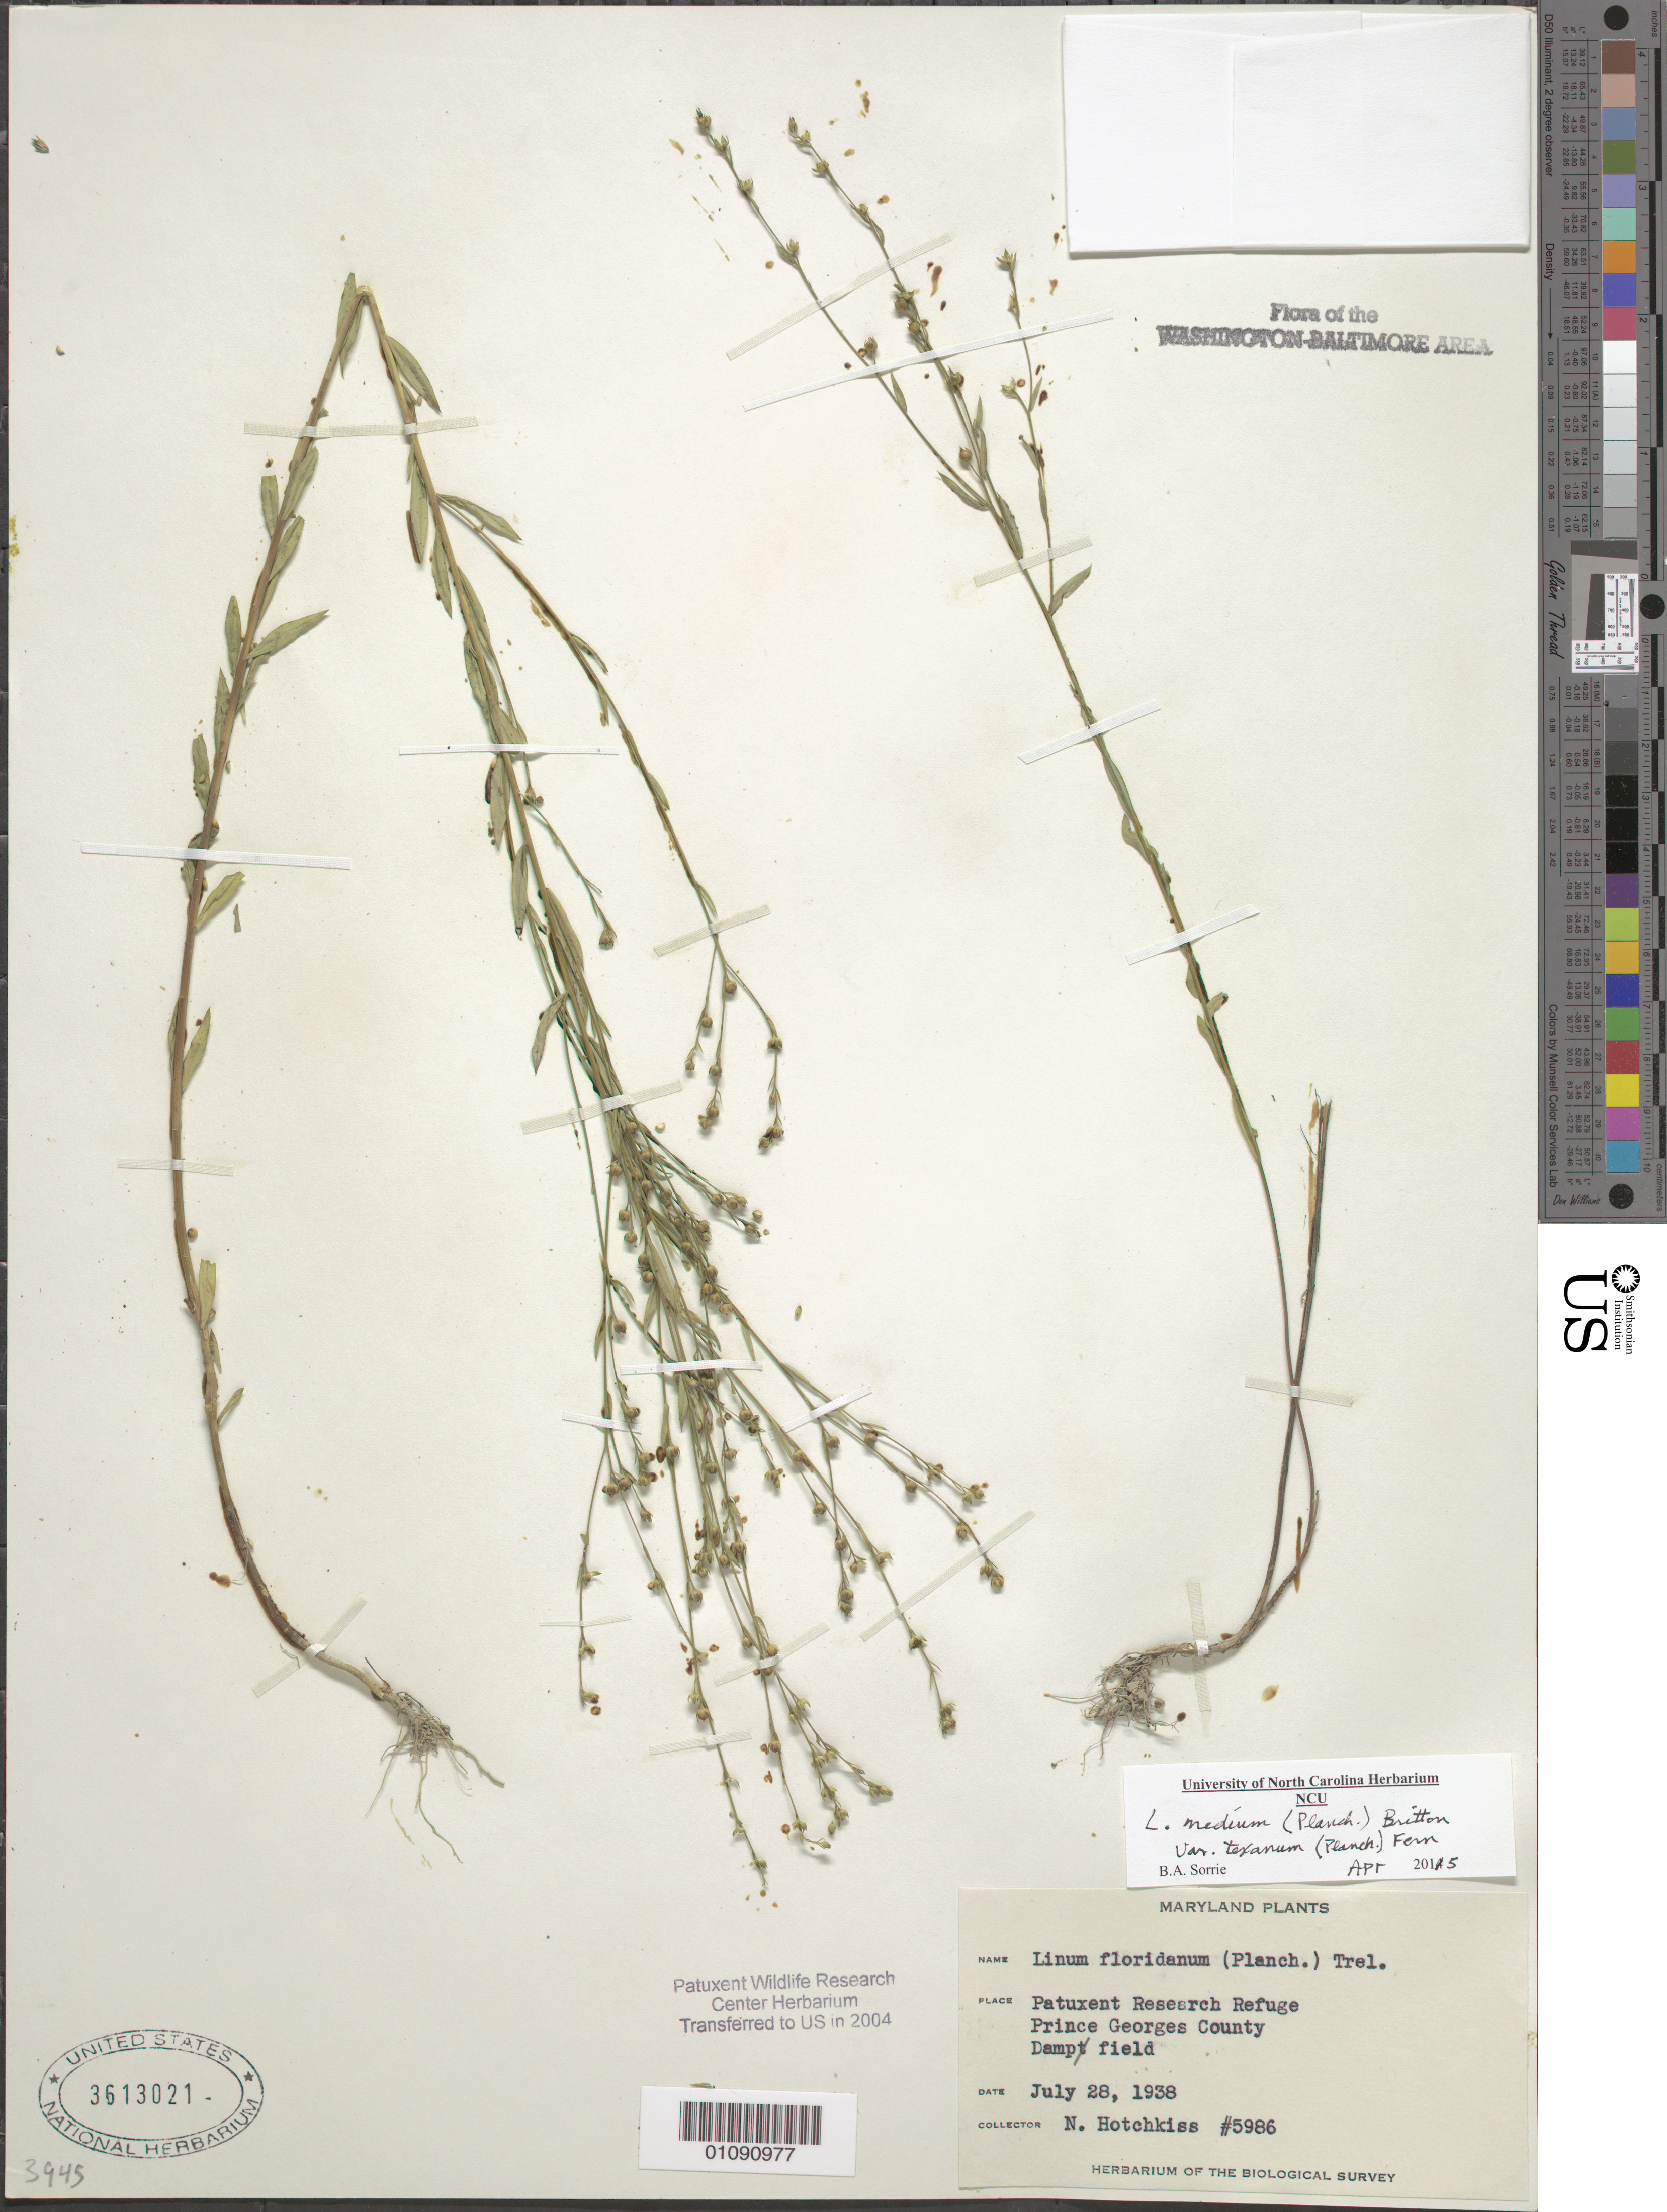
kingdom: Plantae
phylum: Tracheophyta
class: Magnoliopsida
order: Malpighiales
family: Linaceae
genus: Linum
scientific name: Linum floridanum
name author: (Planch.) Trel.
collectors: N. Hotchkiss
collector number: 5986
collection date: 1938-07-28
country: United States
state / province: Maryland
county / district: Prince George's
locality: Patuxent Wildlife Refuge.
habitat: Damp field.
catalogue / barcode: US 3613021